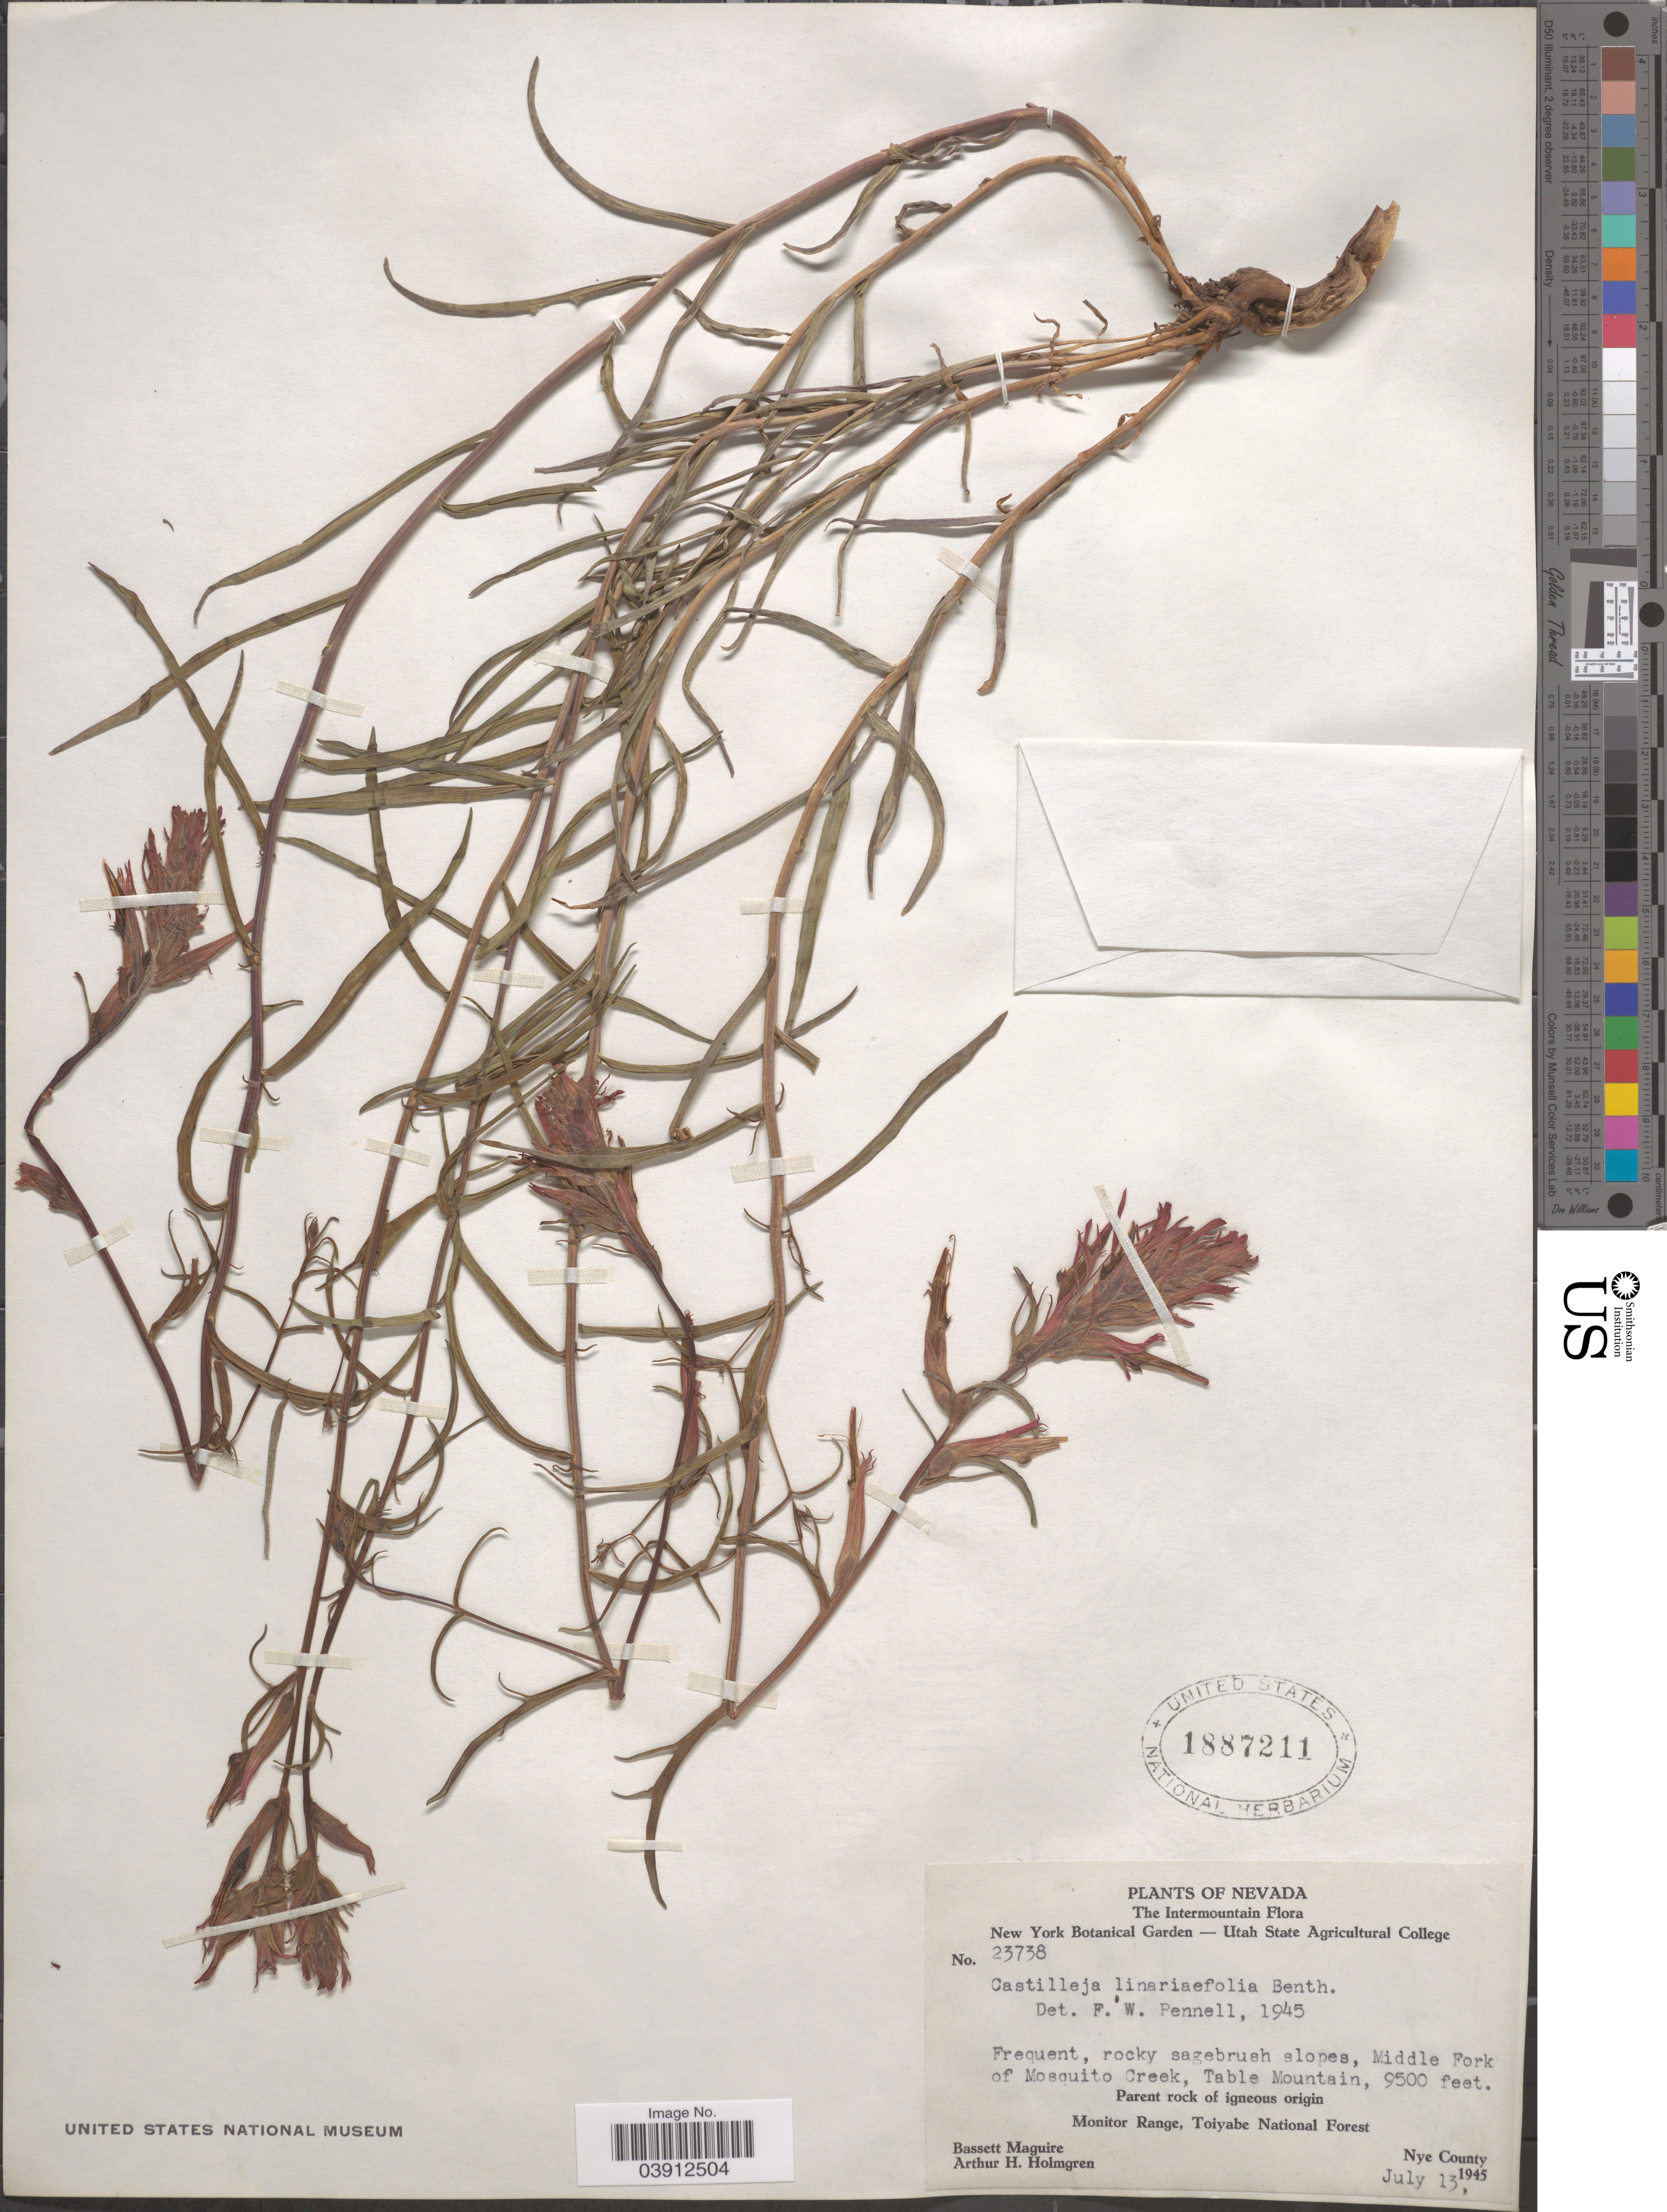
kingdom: Plantae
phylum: Tracheophyta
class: Magnoliopsida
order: Lamiales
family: Orobanchaceae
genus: Castilleja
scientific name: Castilleja linariifolia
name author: Benth.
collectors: B. Maguire & A. H. Holmgren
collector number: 23738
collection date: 1945-07-13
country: United States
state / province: Nevada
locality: The Intermountain. Rocky sagebrush slopes, Middle Fork of Mosquito Creek, Table Mountain, Parent rock of igneous origin Monitor Range, Toiyabe National Forest. Nye County.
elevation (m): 2896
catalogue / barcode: US 1887211